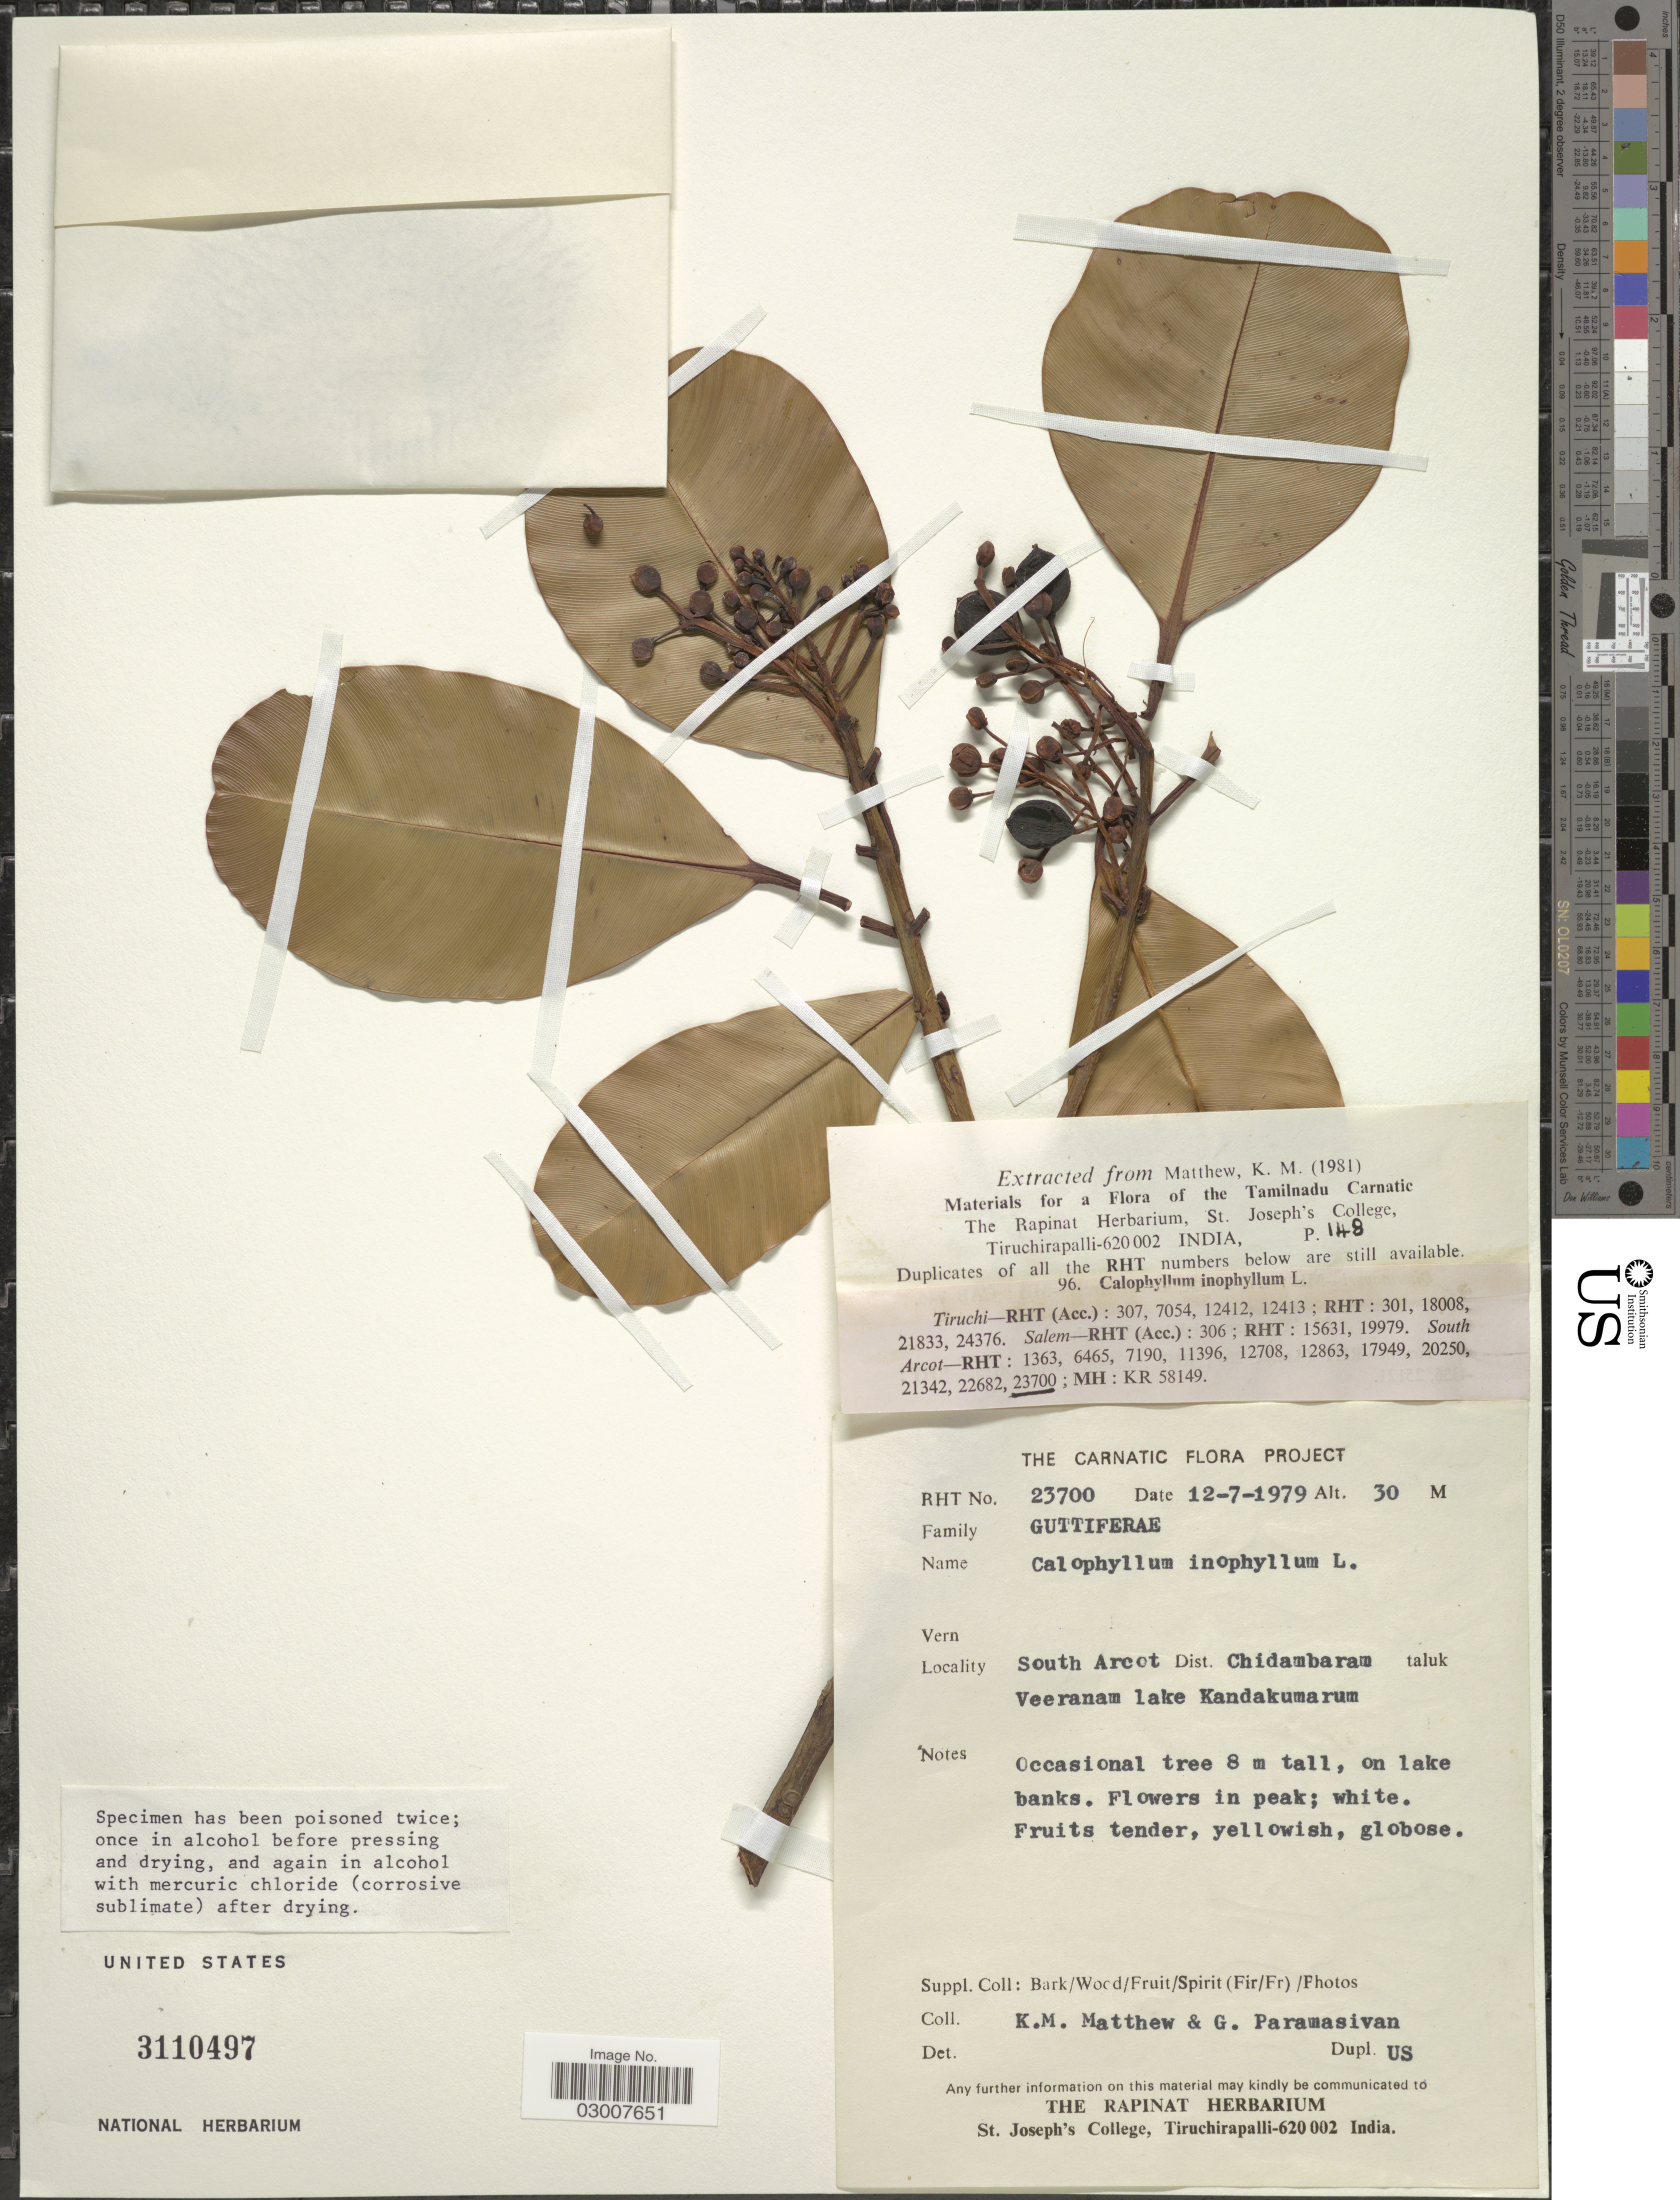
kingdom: Plantae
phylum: Tracheophyta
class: Magnoliopsida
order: Malpighiales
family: Calophyllaceae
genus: Calophyllum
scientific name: Calophyllum inophyllum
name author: L.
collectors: K. M. Matthew & G. Paramasivan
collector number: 23700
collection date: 1979-07-12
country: India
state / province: Tamil Nadu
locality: South Arcot Dist. Chidambaram taluk Veeranam lake Kandakumarum.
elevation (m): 30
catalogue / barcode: US 3110497